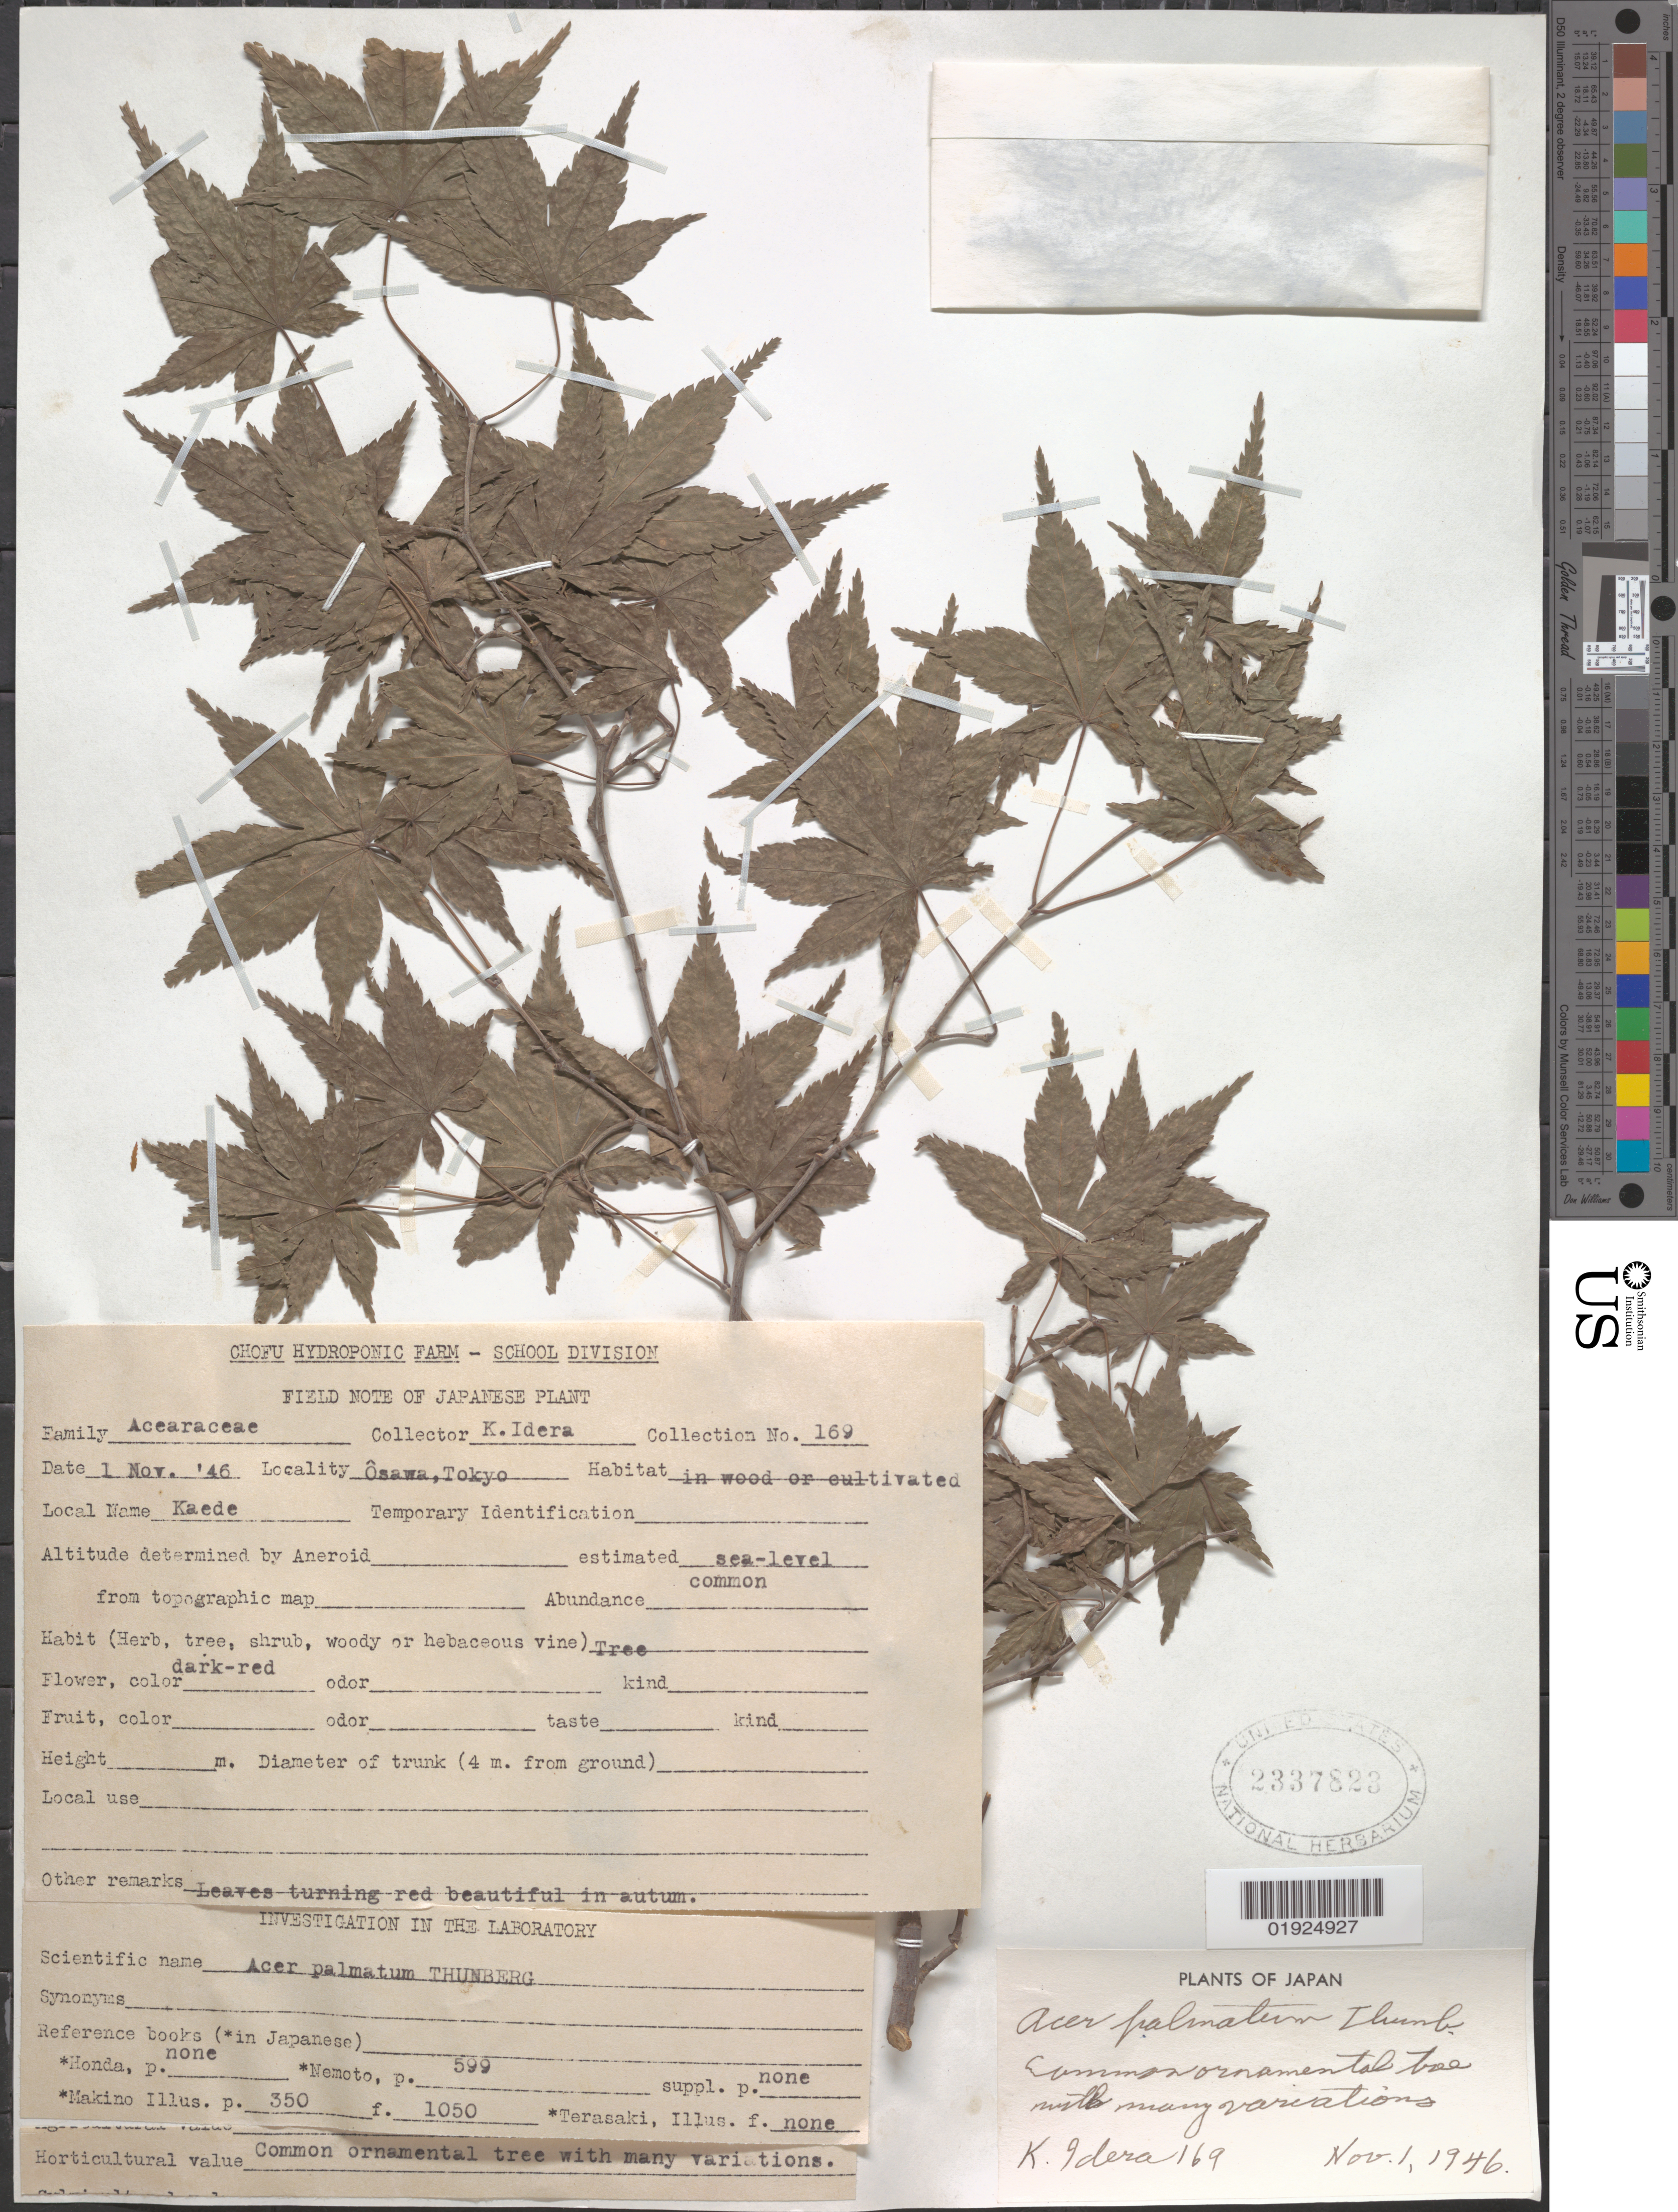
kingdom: Plantae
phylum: Tracheophyta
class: Magnoliopsida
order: Sapindales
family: Sapindaceae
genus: Acer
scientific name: Acer palmatum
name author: Thunb.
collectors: K. Idera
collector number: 169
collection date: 1946-11-01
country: Japan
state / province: Tokyo, Federal City of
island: Honshu I.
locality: Osawa, Tokyo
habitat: In wood or cultivated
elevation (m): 0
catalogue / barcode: US 2337823